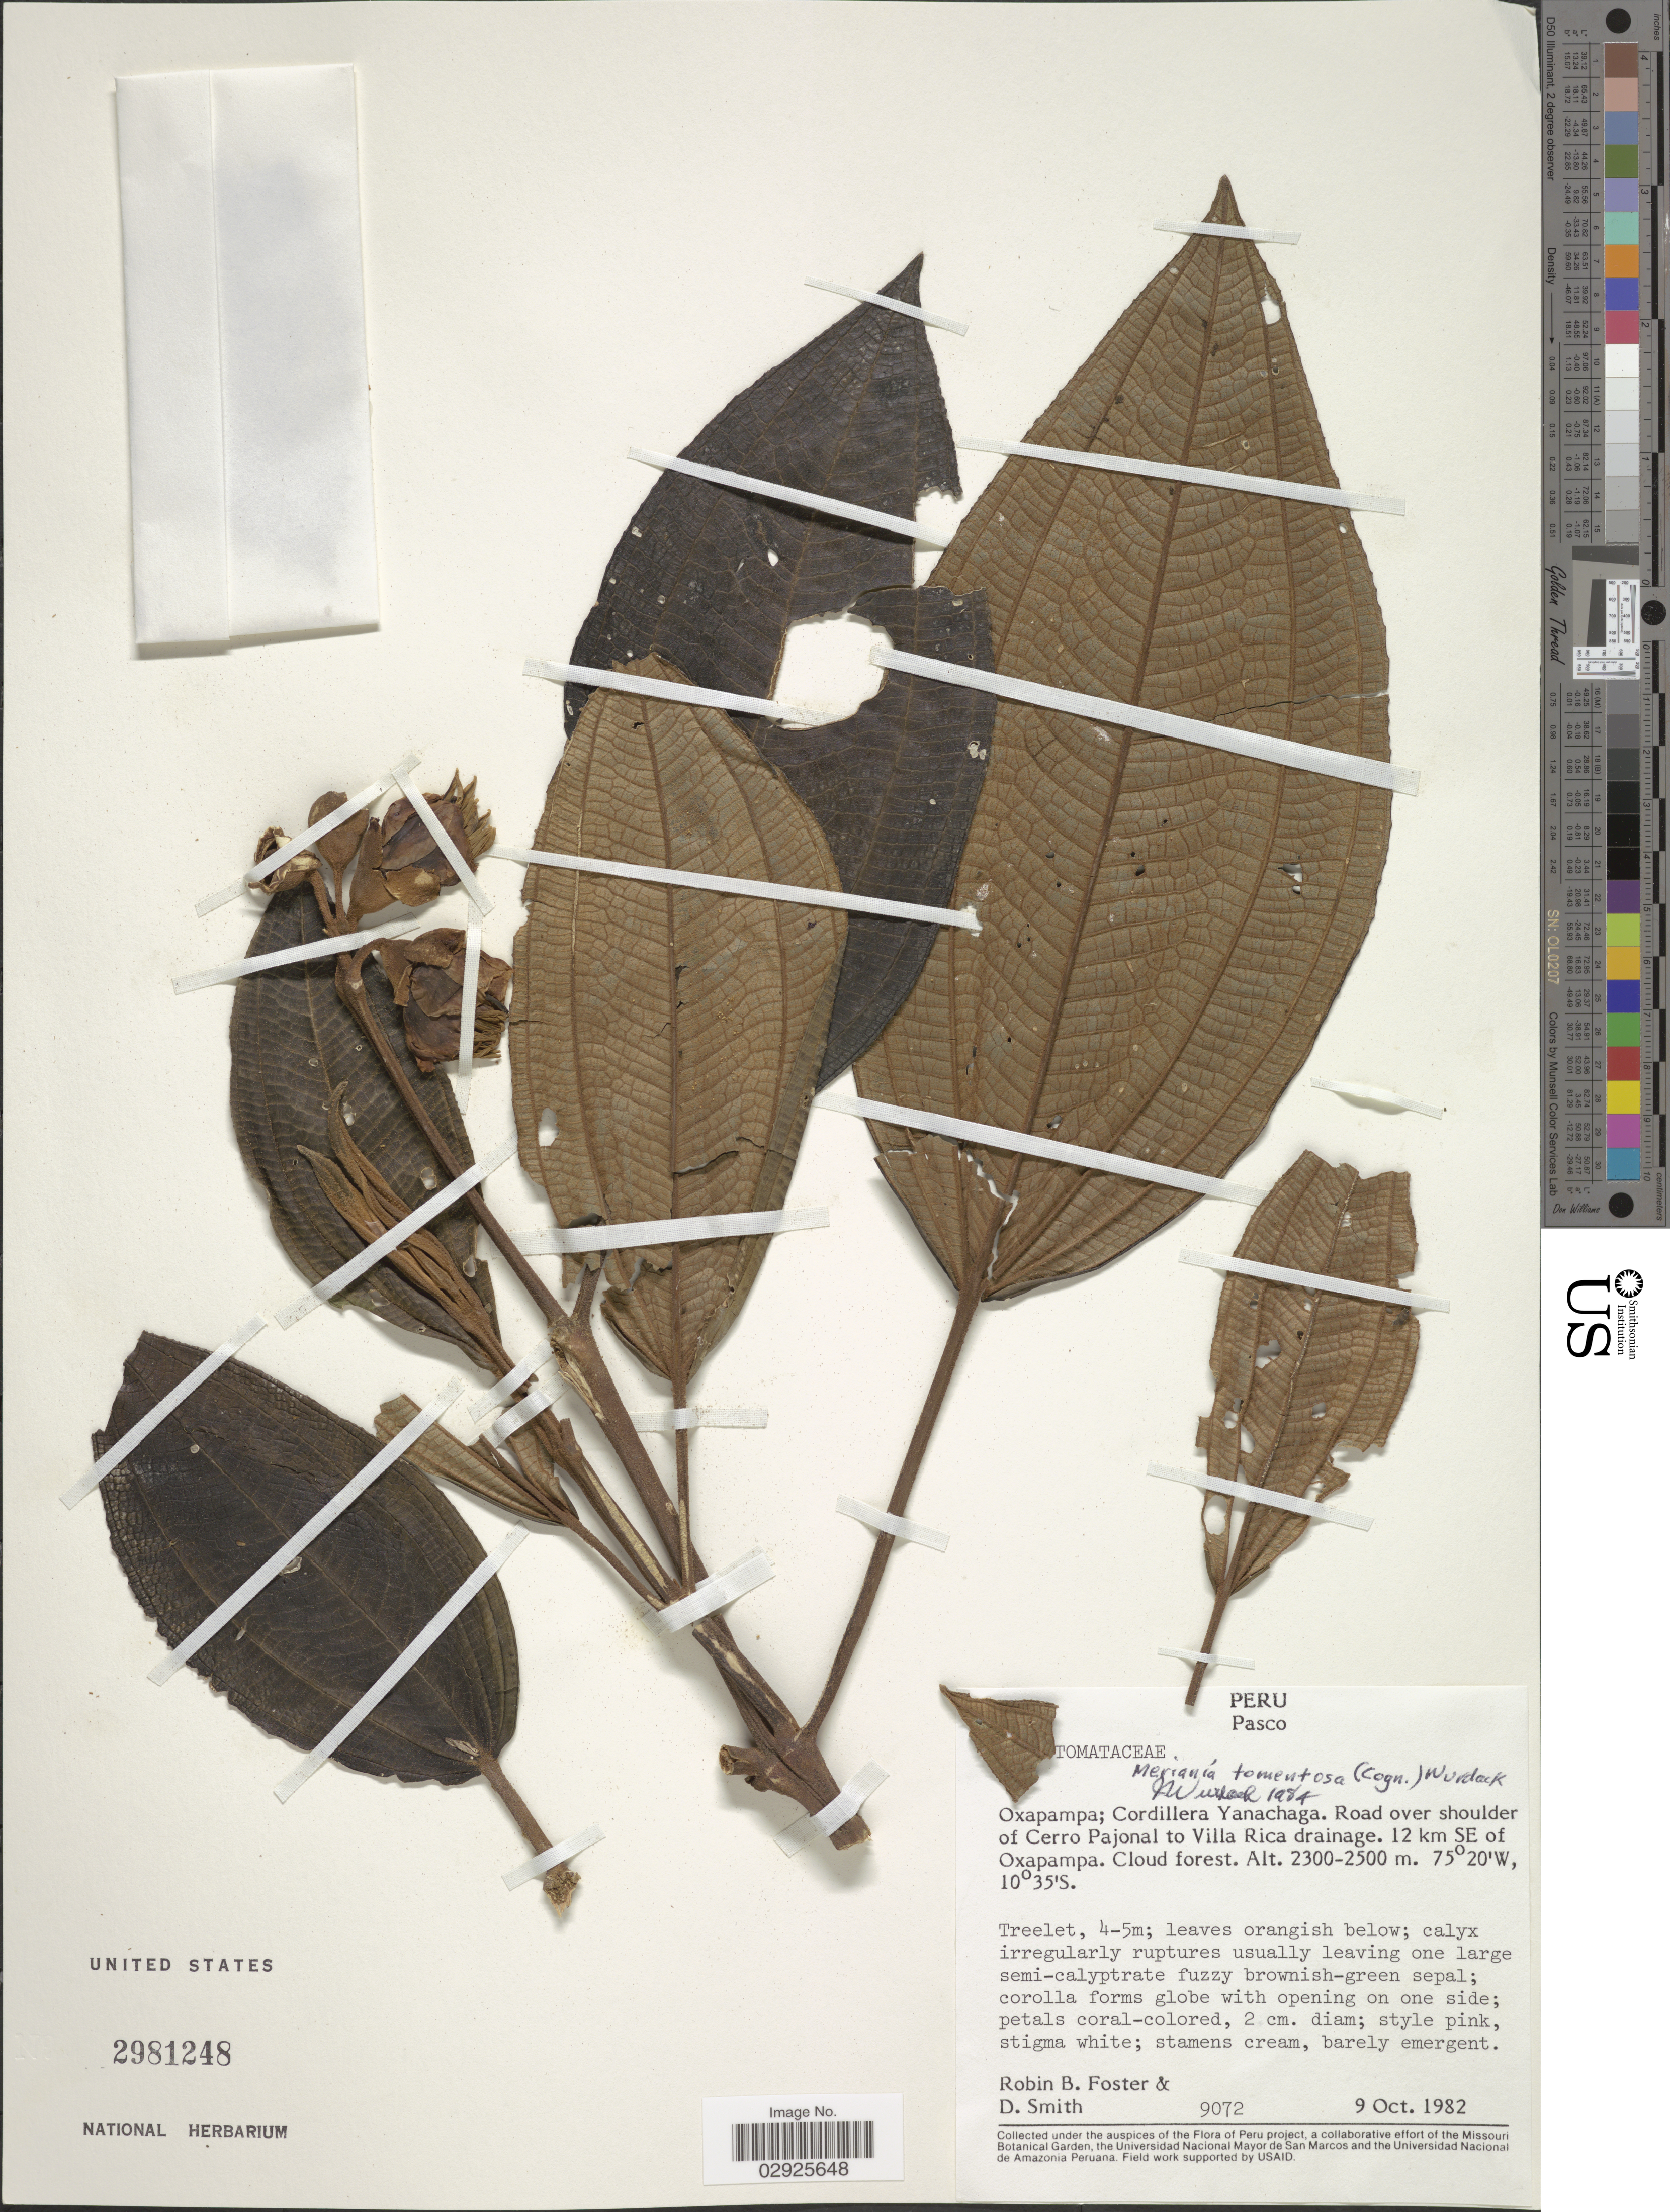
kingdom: Plantae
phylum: Tracheophyta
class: Magnoliopsida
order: Myrtales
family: Melastomataceae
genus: Meriania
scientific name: Meriania tomentosa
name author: (Cogn.) Wurdack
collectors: R. B. Foster & D. Smith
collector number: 9072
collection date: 1982-10-09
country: Peru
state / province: Pasco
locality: Pasco, Oxapampa; Cordillera Yanachaga, Road over shoulder of Cerro Pajonal to Villa Rica drainage, 12 km SE of Oxapampa.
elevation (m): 2300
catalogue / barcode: US 2981248